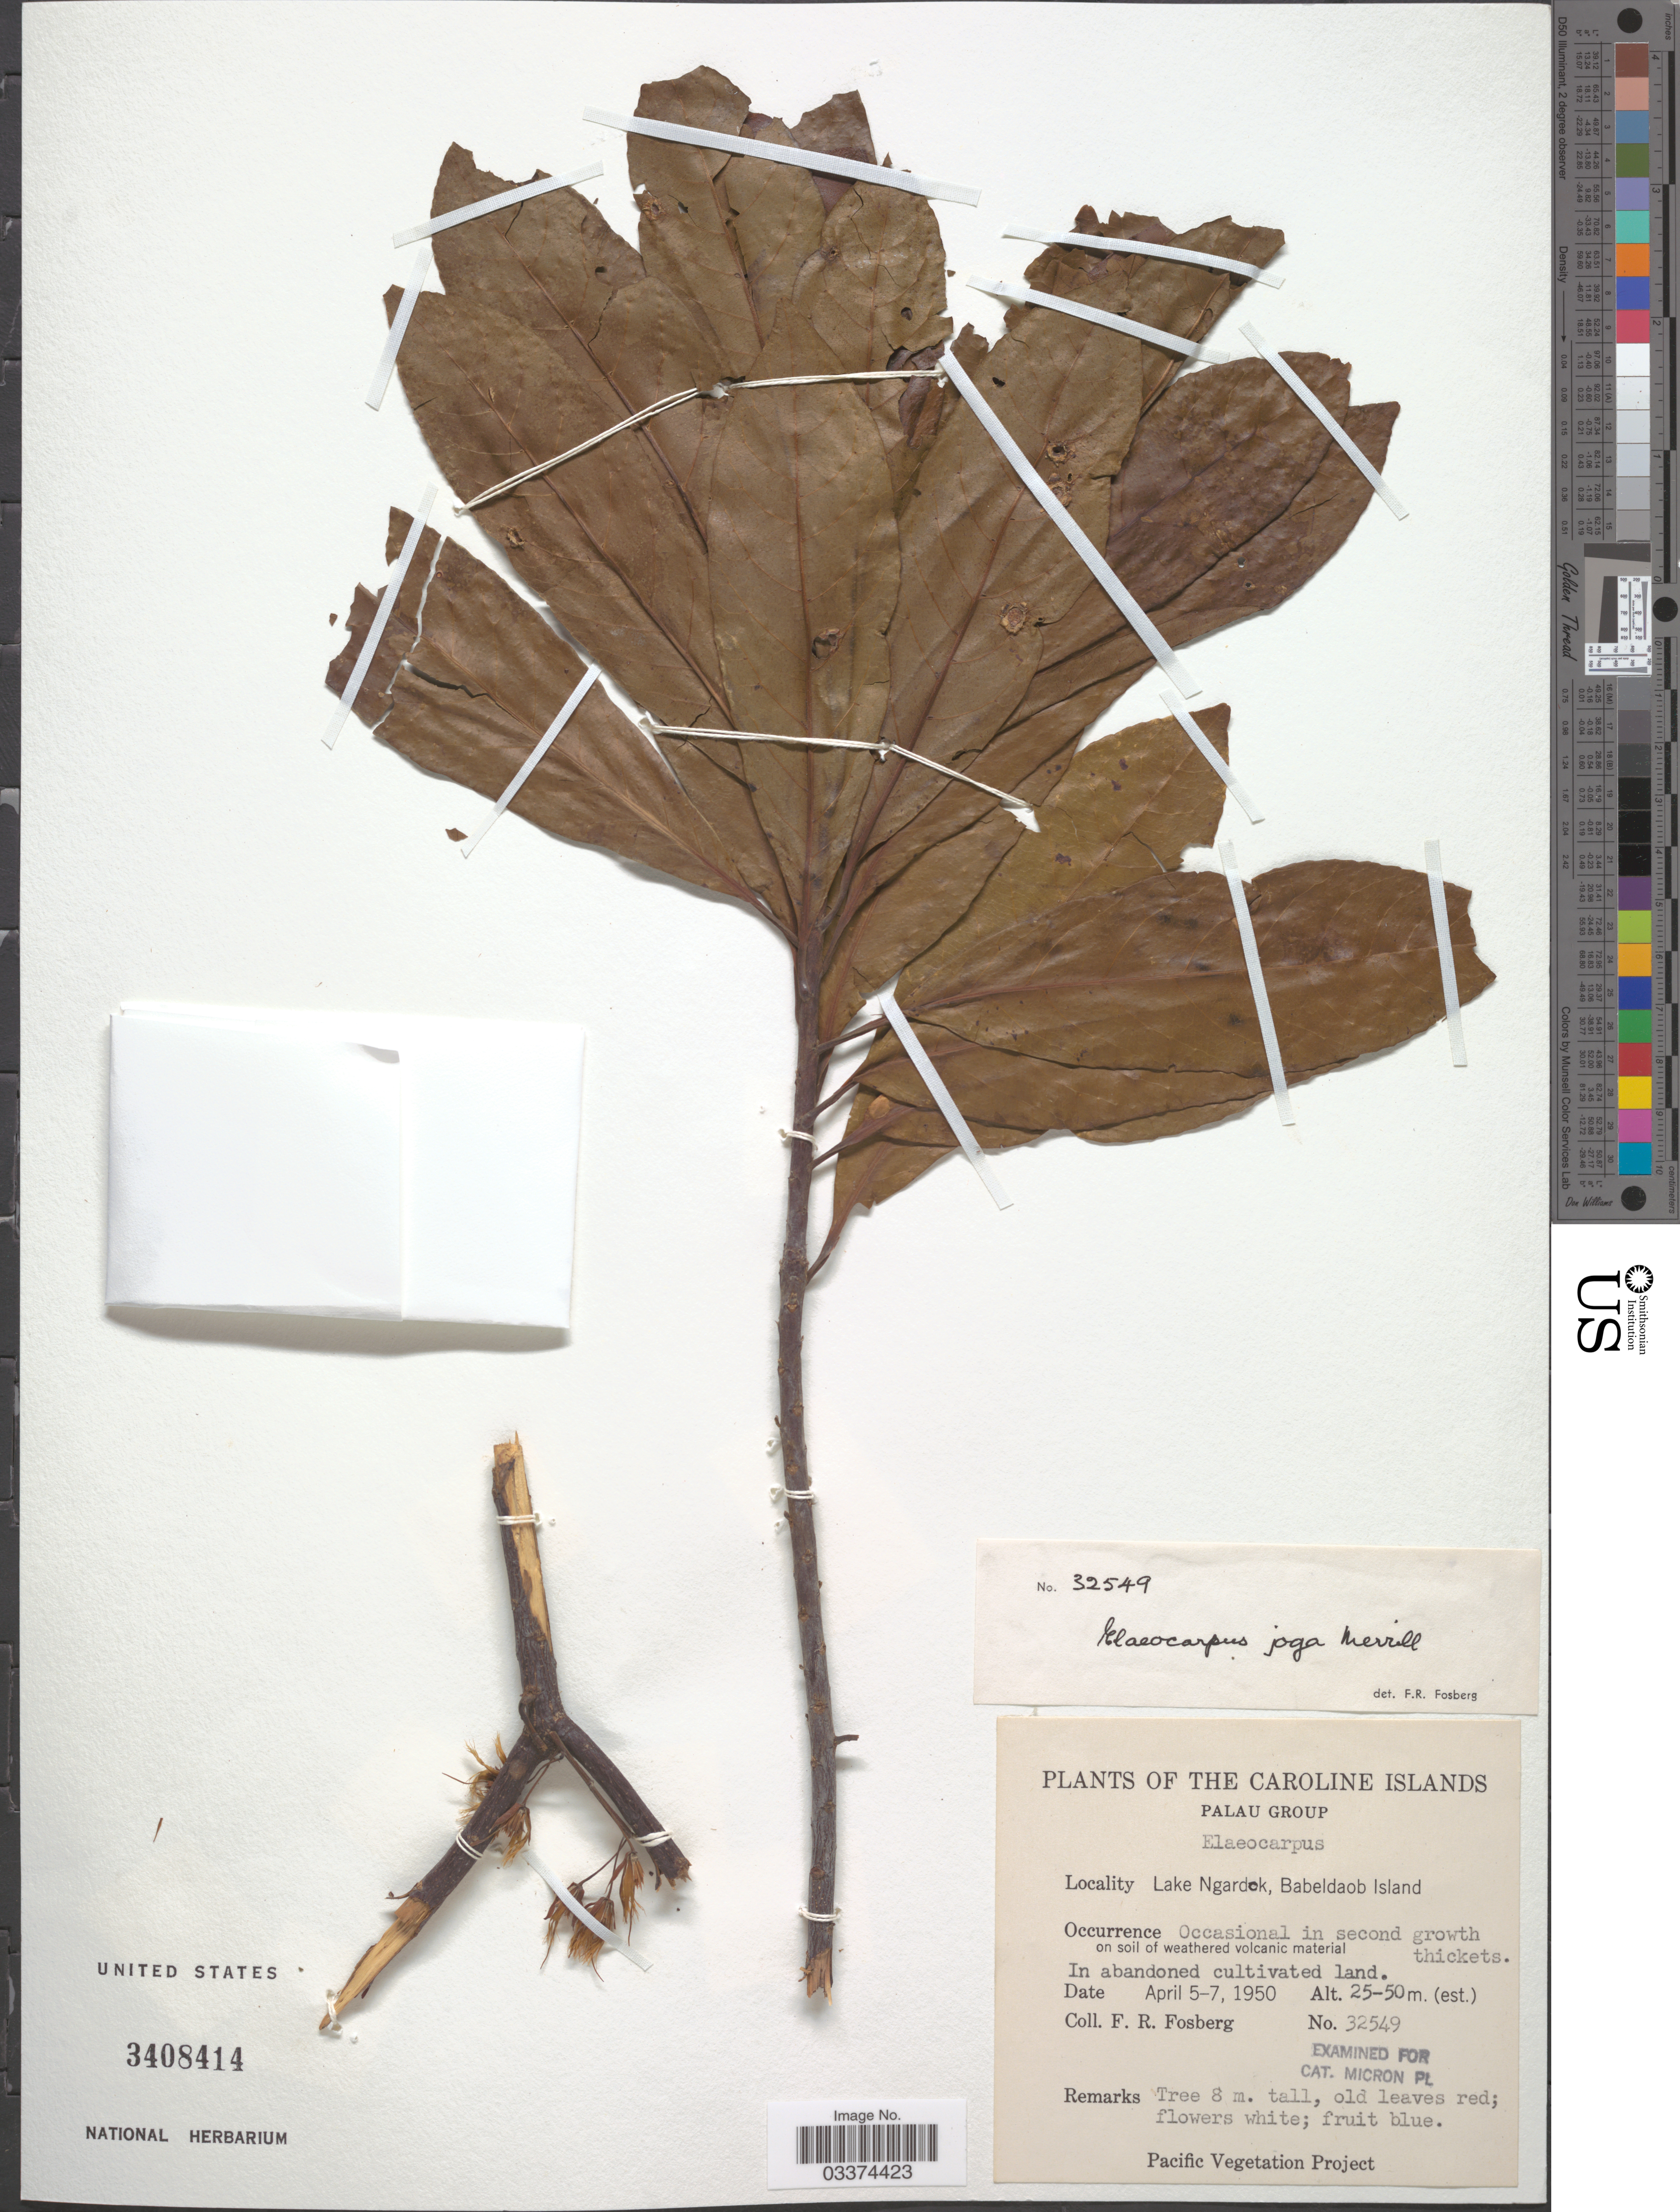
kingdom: Plantae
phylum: Tracheophyta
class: Magnoliopsida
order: Oxalidales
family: Elaeocarpaceae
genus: Elaeocarpus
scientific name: Elaeocarpus joga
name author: Merr.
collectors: F. R. Fosberg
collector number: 32549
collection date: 1950-04-05/1950-04-07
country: Palau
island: Babeldaob [Babelthuap]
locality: The Caroline Islands, Palau Group, Lake Ngardok, Babeldaob Island.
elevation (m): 25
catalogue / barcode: US 3408414